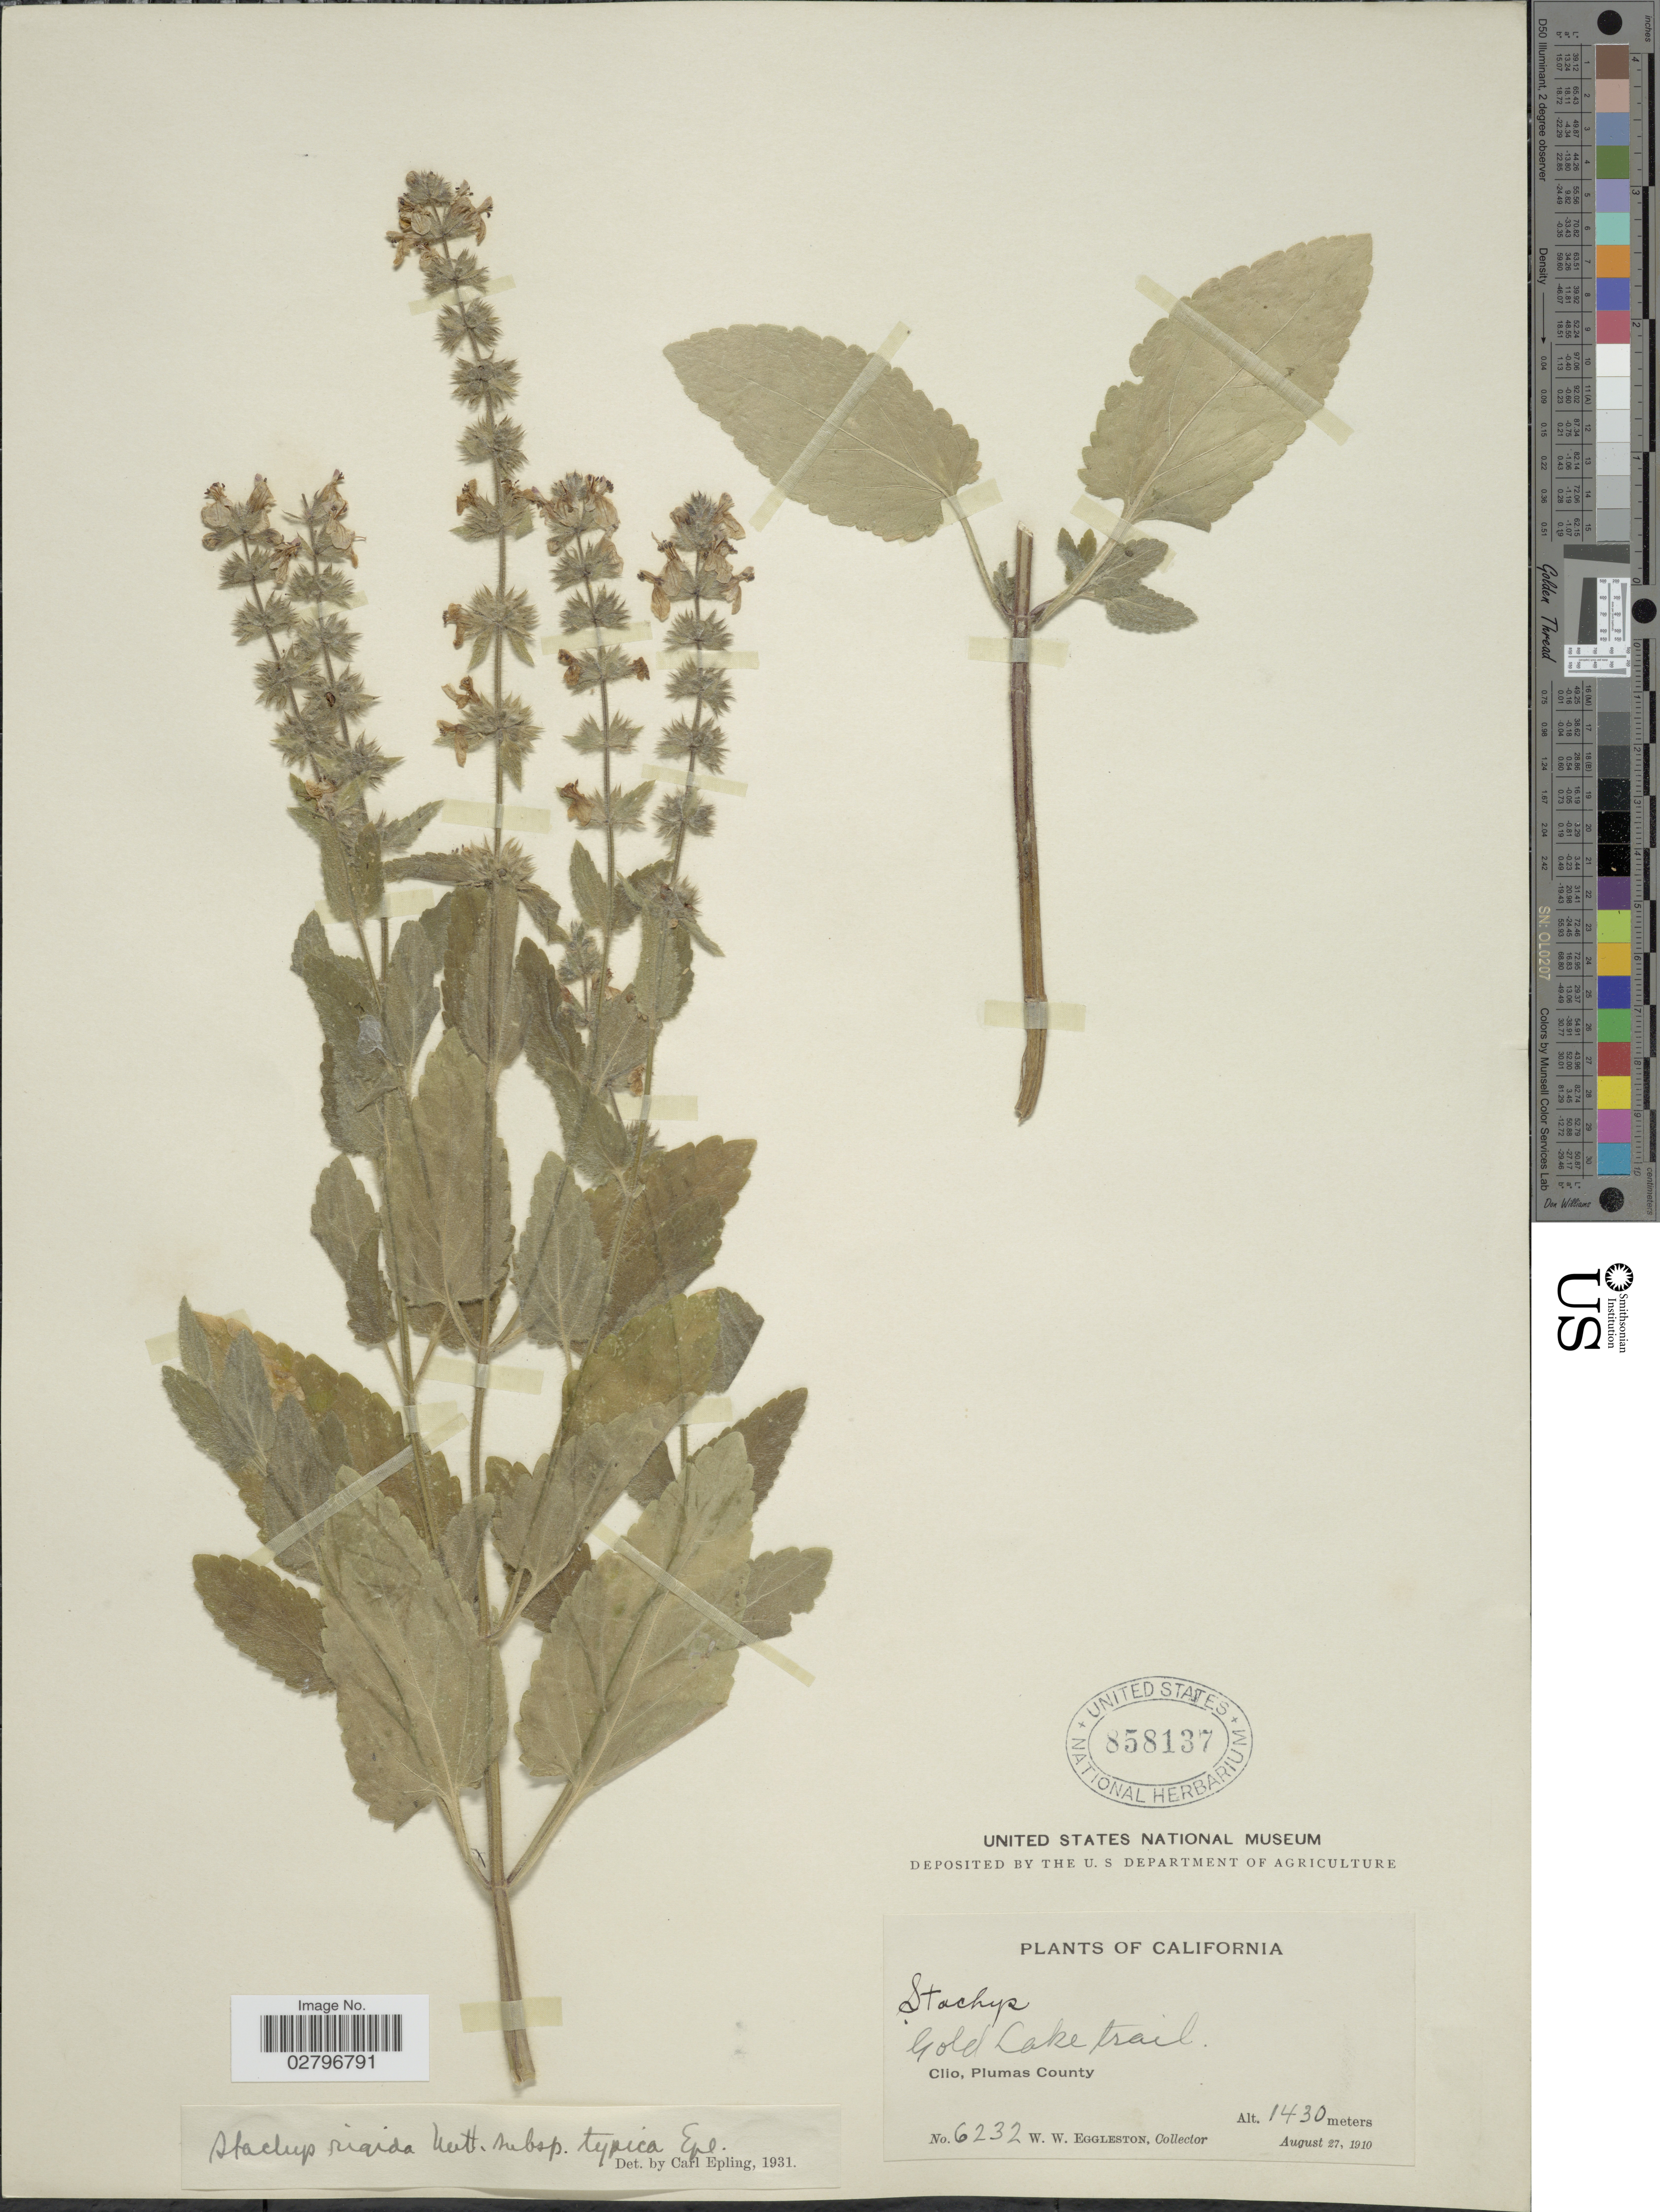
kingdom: Plantae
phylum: Tracheophyta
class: Magnoliopsida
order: Lamiales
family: Lamiaceae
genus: Stachys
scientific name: Stachys rigida subsp. typica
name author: Epling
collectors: W. W. Eggleston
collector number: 6232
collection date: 1910-08-27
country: United States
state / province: California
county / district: Plumas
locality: Gold Lake trail, Clio, Plumas County.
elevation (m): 1430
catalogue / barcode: US 858137